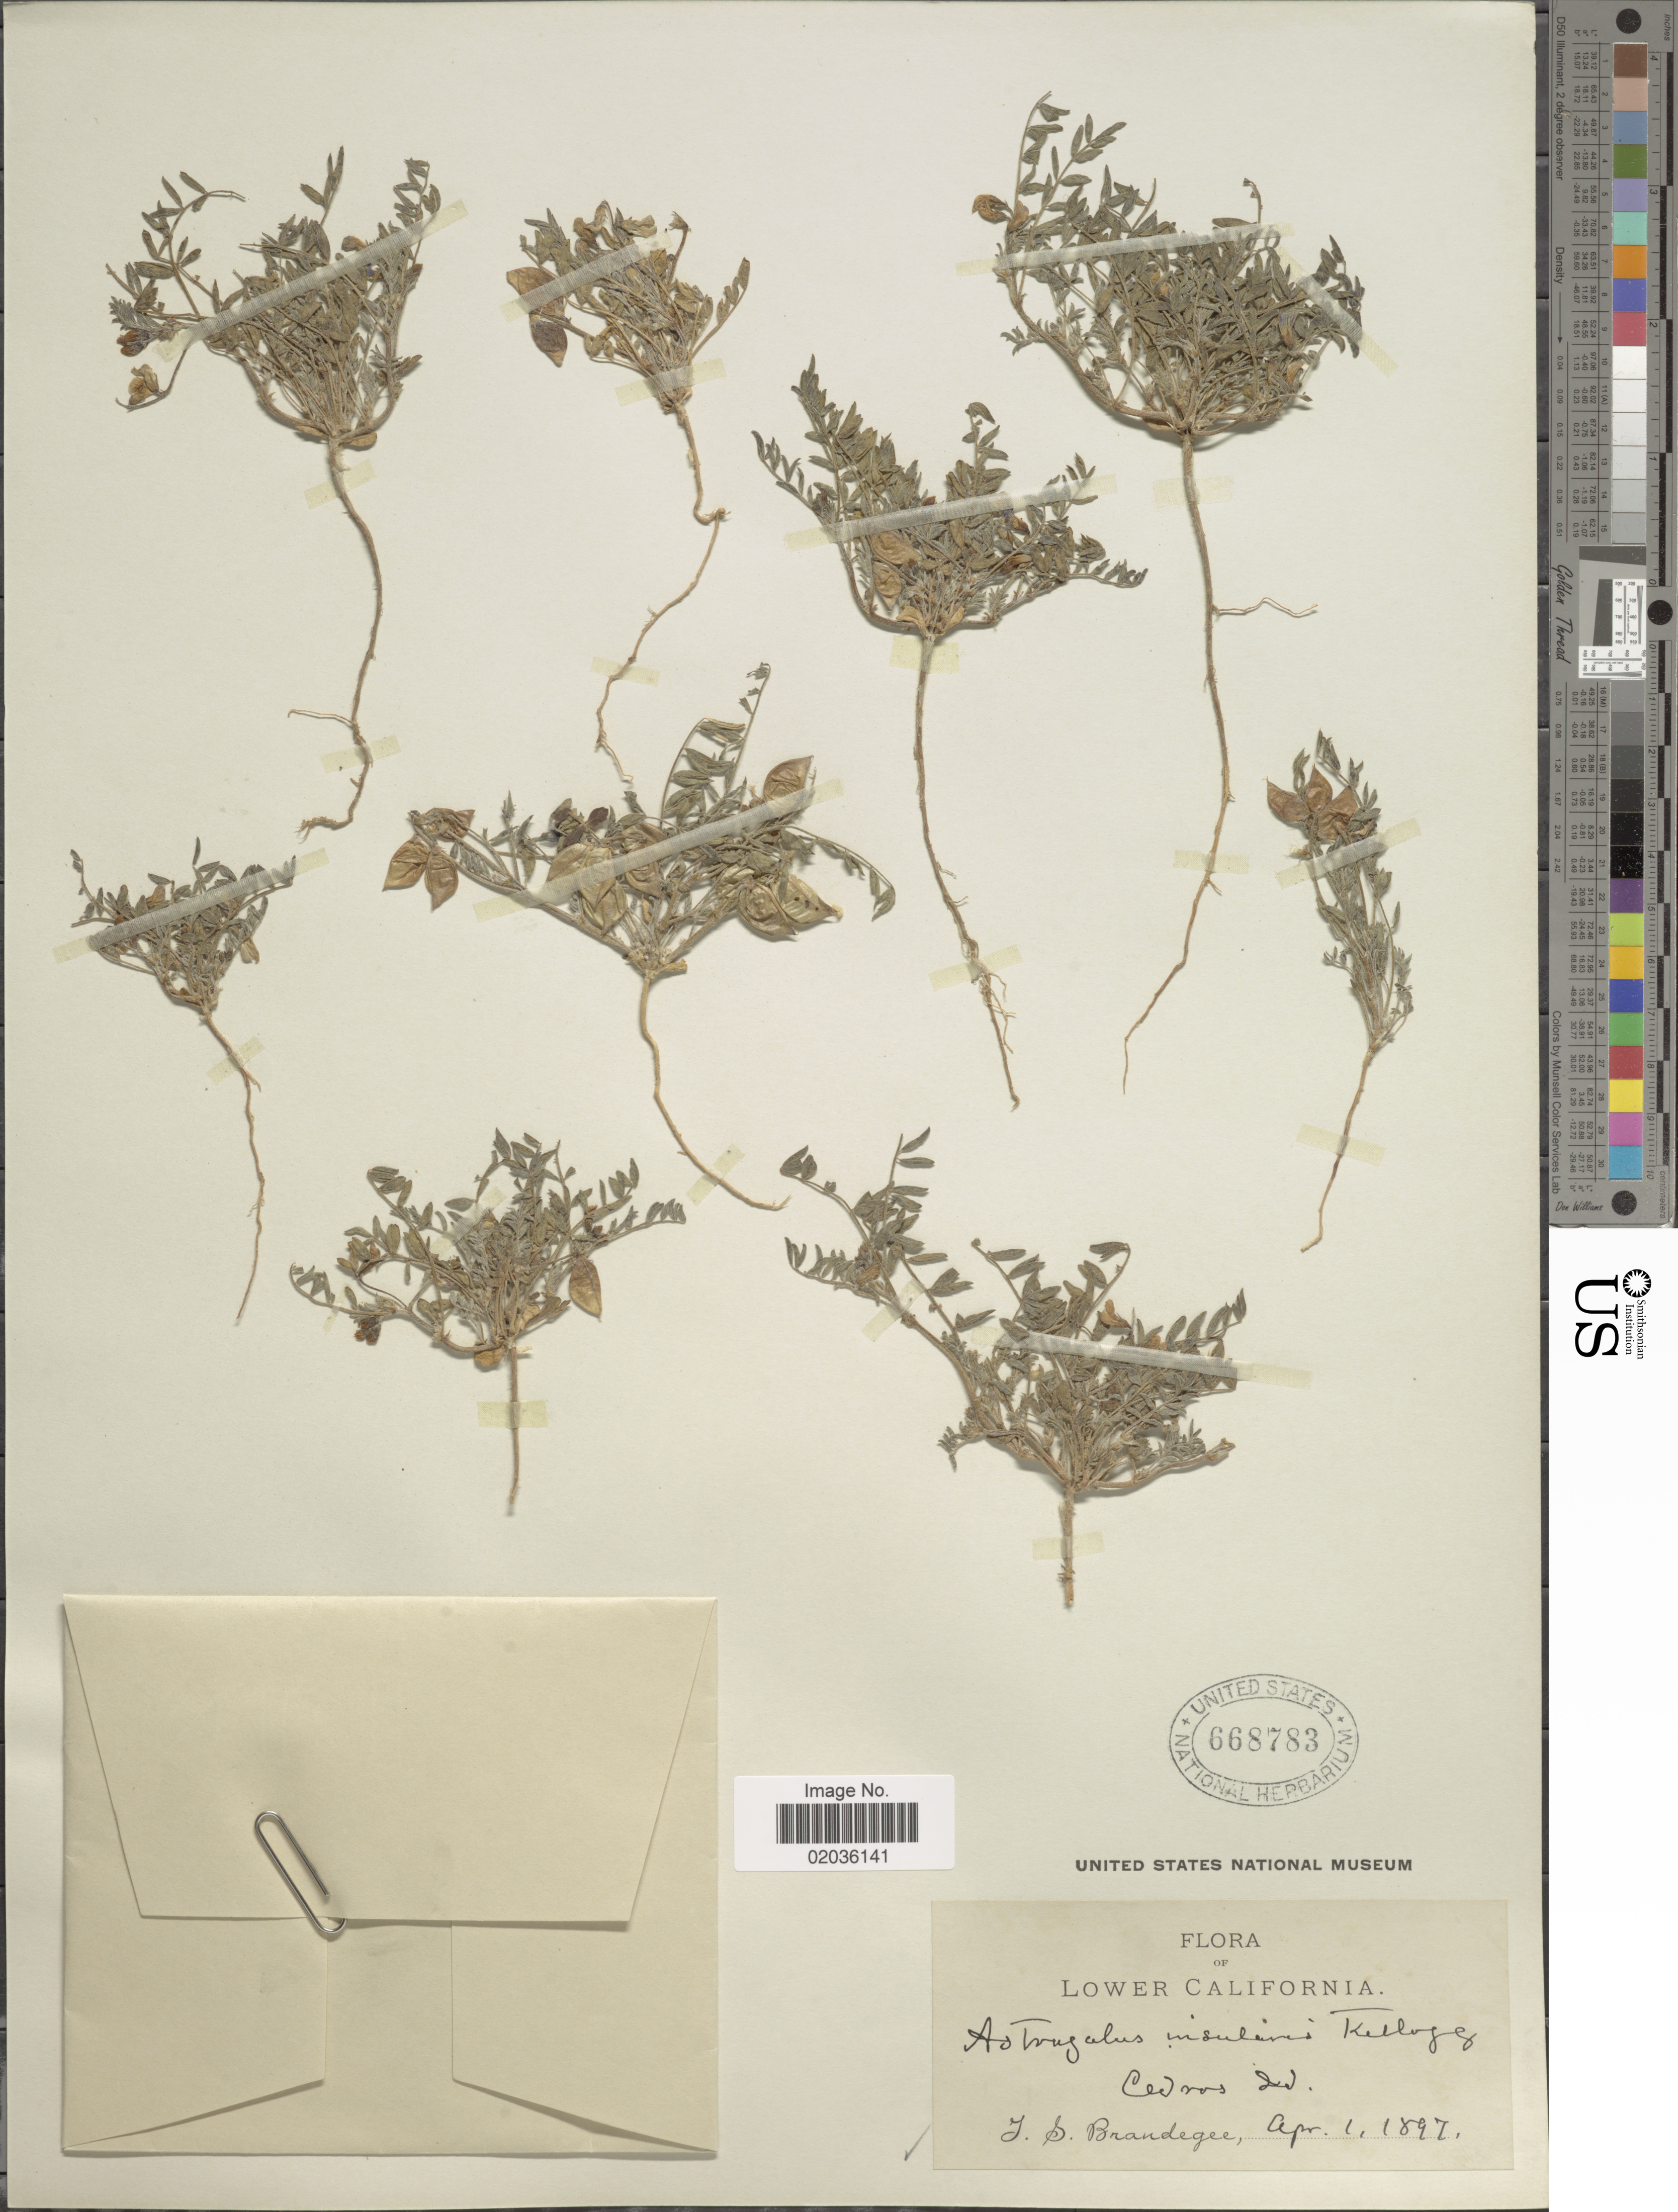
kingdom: Plantae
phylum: Tracheophyta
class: Magnoliopsida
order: Fabales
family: Fabaceae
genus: Astragalus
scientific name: Astragalus insularis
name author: Kellogg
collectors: T. S. Brandegee (herbarium)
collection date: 1897-04-01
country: Mexico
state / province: Baja California Norte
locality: Lower California, Cedros Id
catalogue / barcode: US 668783